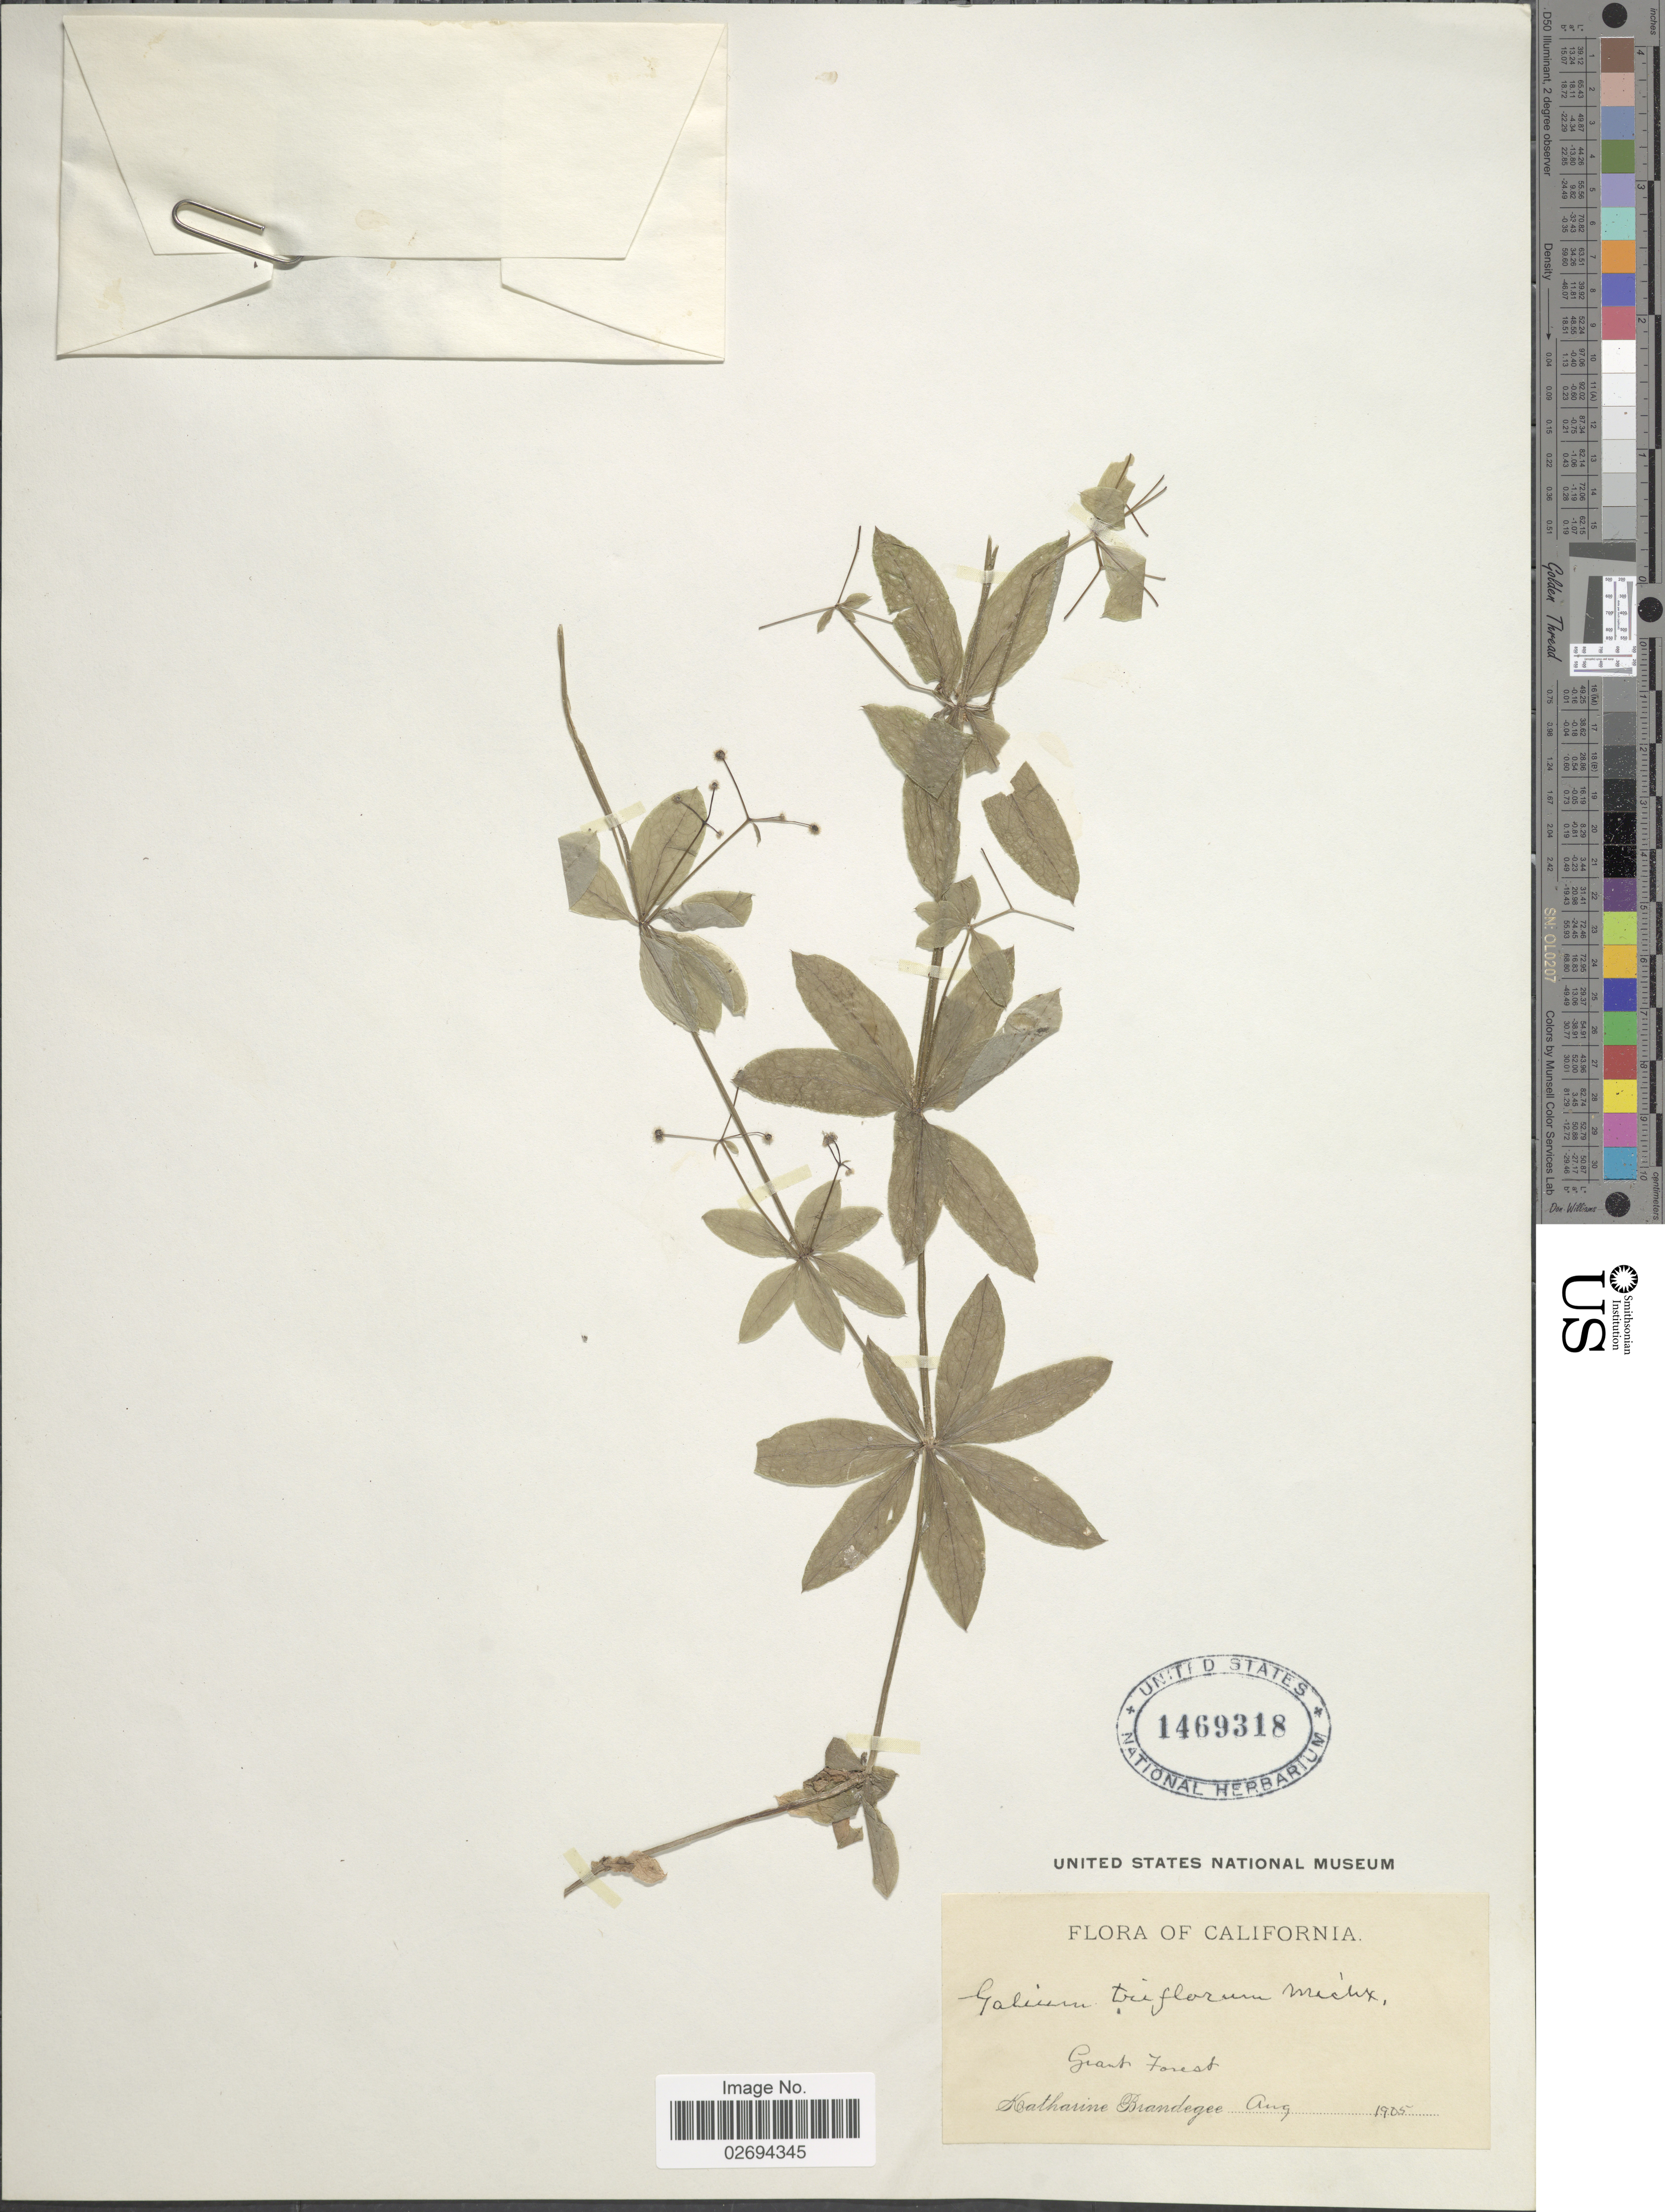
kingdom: Plantae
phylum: Tracheophyta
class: Magnoliopsida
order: Gentianales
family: Rubiaceae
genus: Galium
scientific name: Galium triflorum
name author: Michx.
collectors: M. K. Brandegee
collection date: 1905-08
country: United States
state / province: California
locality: Grant Forest.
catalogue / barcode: US 1469318